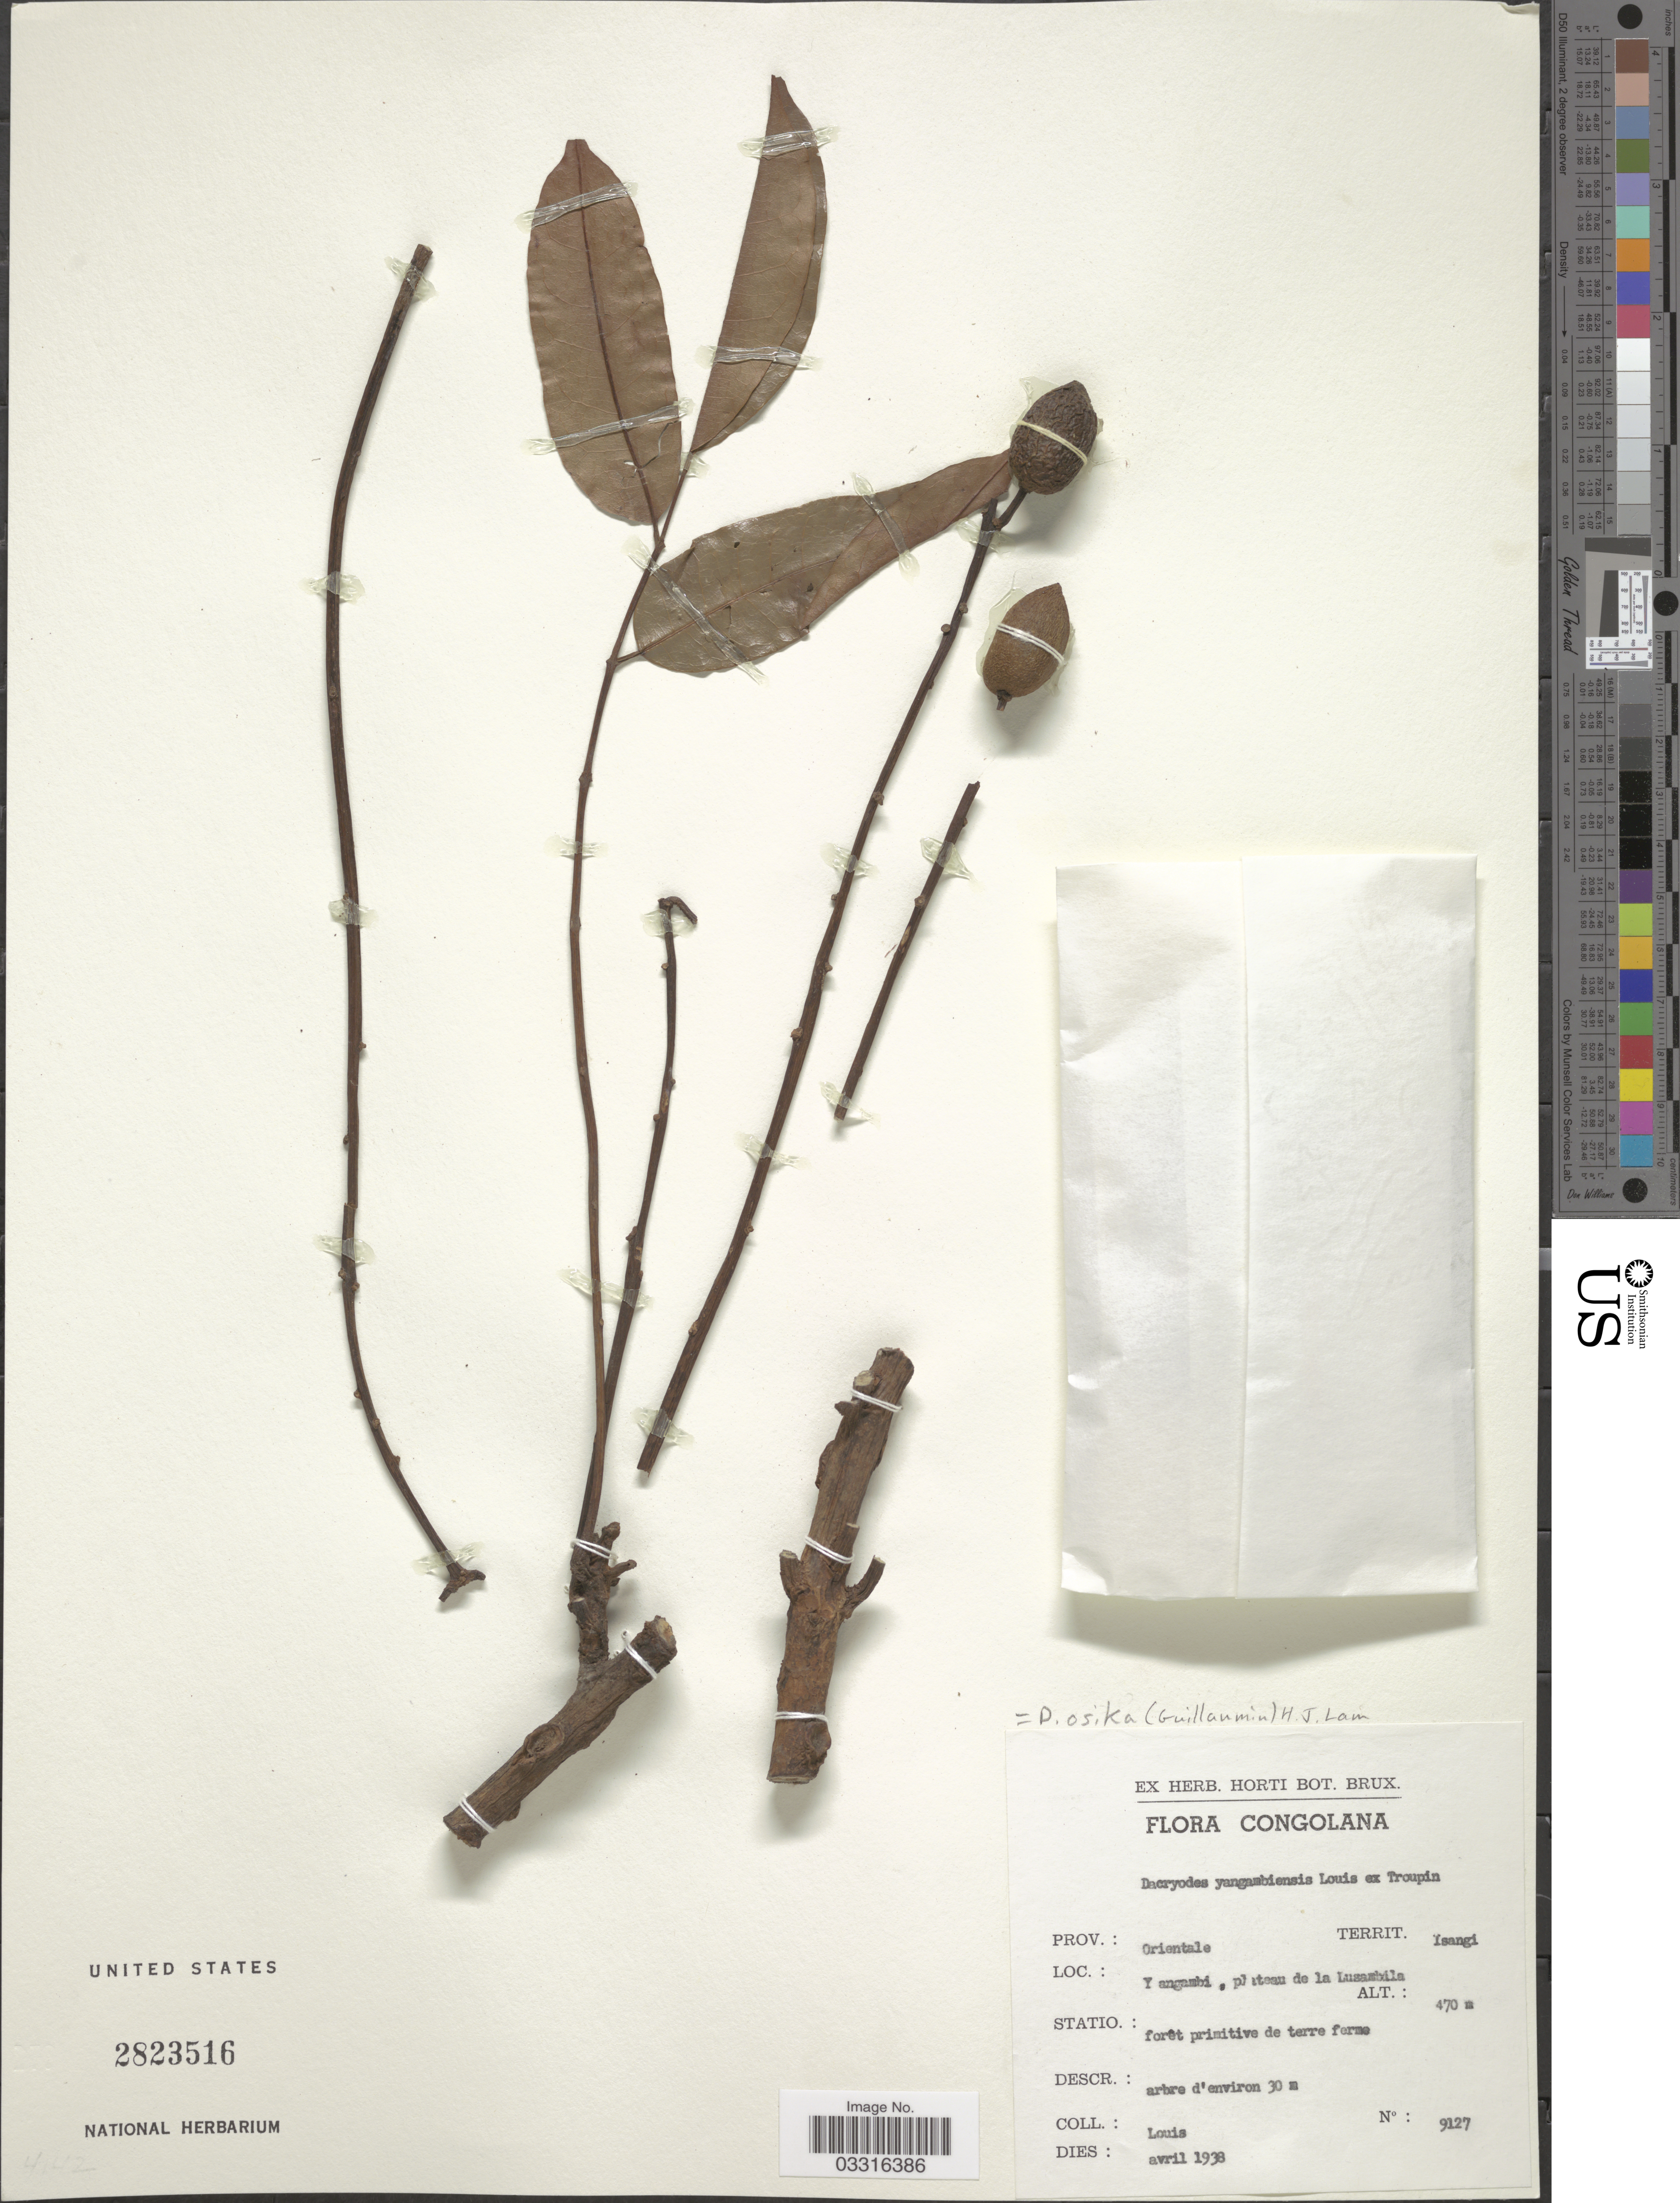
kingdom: Plantae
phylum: Tracheophyta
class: Magnoliopsida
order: Sapindales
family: Burseraceae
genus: Dacryodes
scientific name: Dacryodes osika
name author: H.J. Lam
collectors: -. Louis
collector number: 9127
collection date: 1938-04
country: Congo, Democratic Republic of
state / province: Tshopo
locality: Congolana. Prov.: Orientale, Territ. Isangi. Yangambi, plateau de la Lusambila.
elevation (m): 470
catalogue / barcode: US 2823516